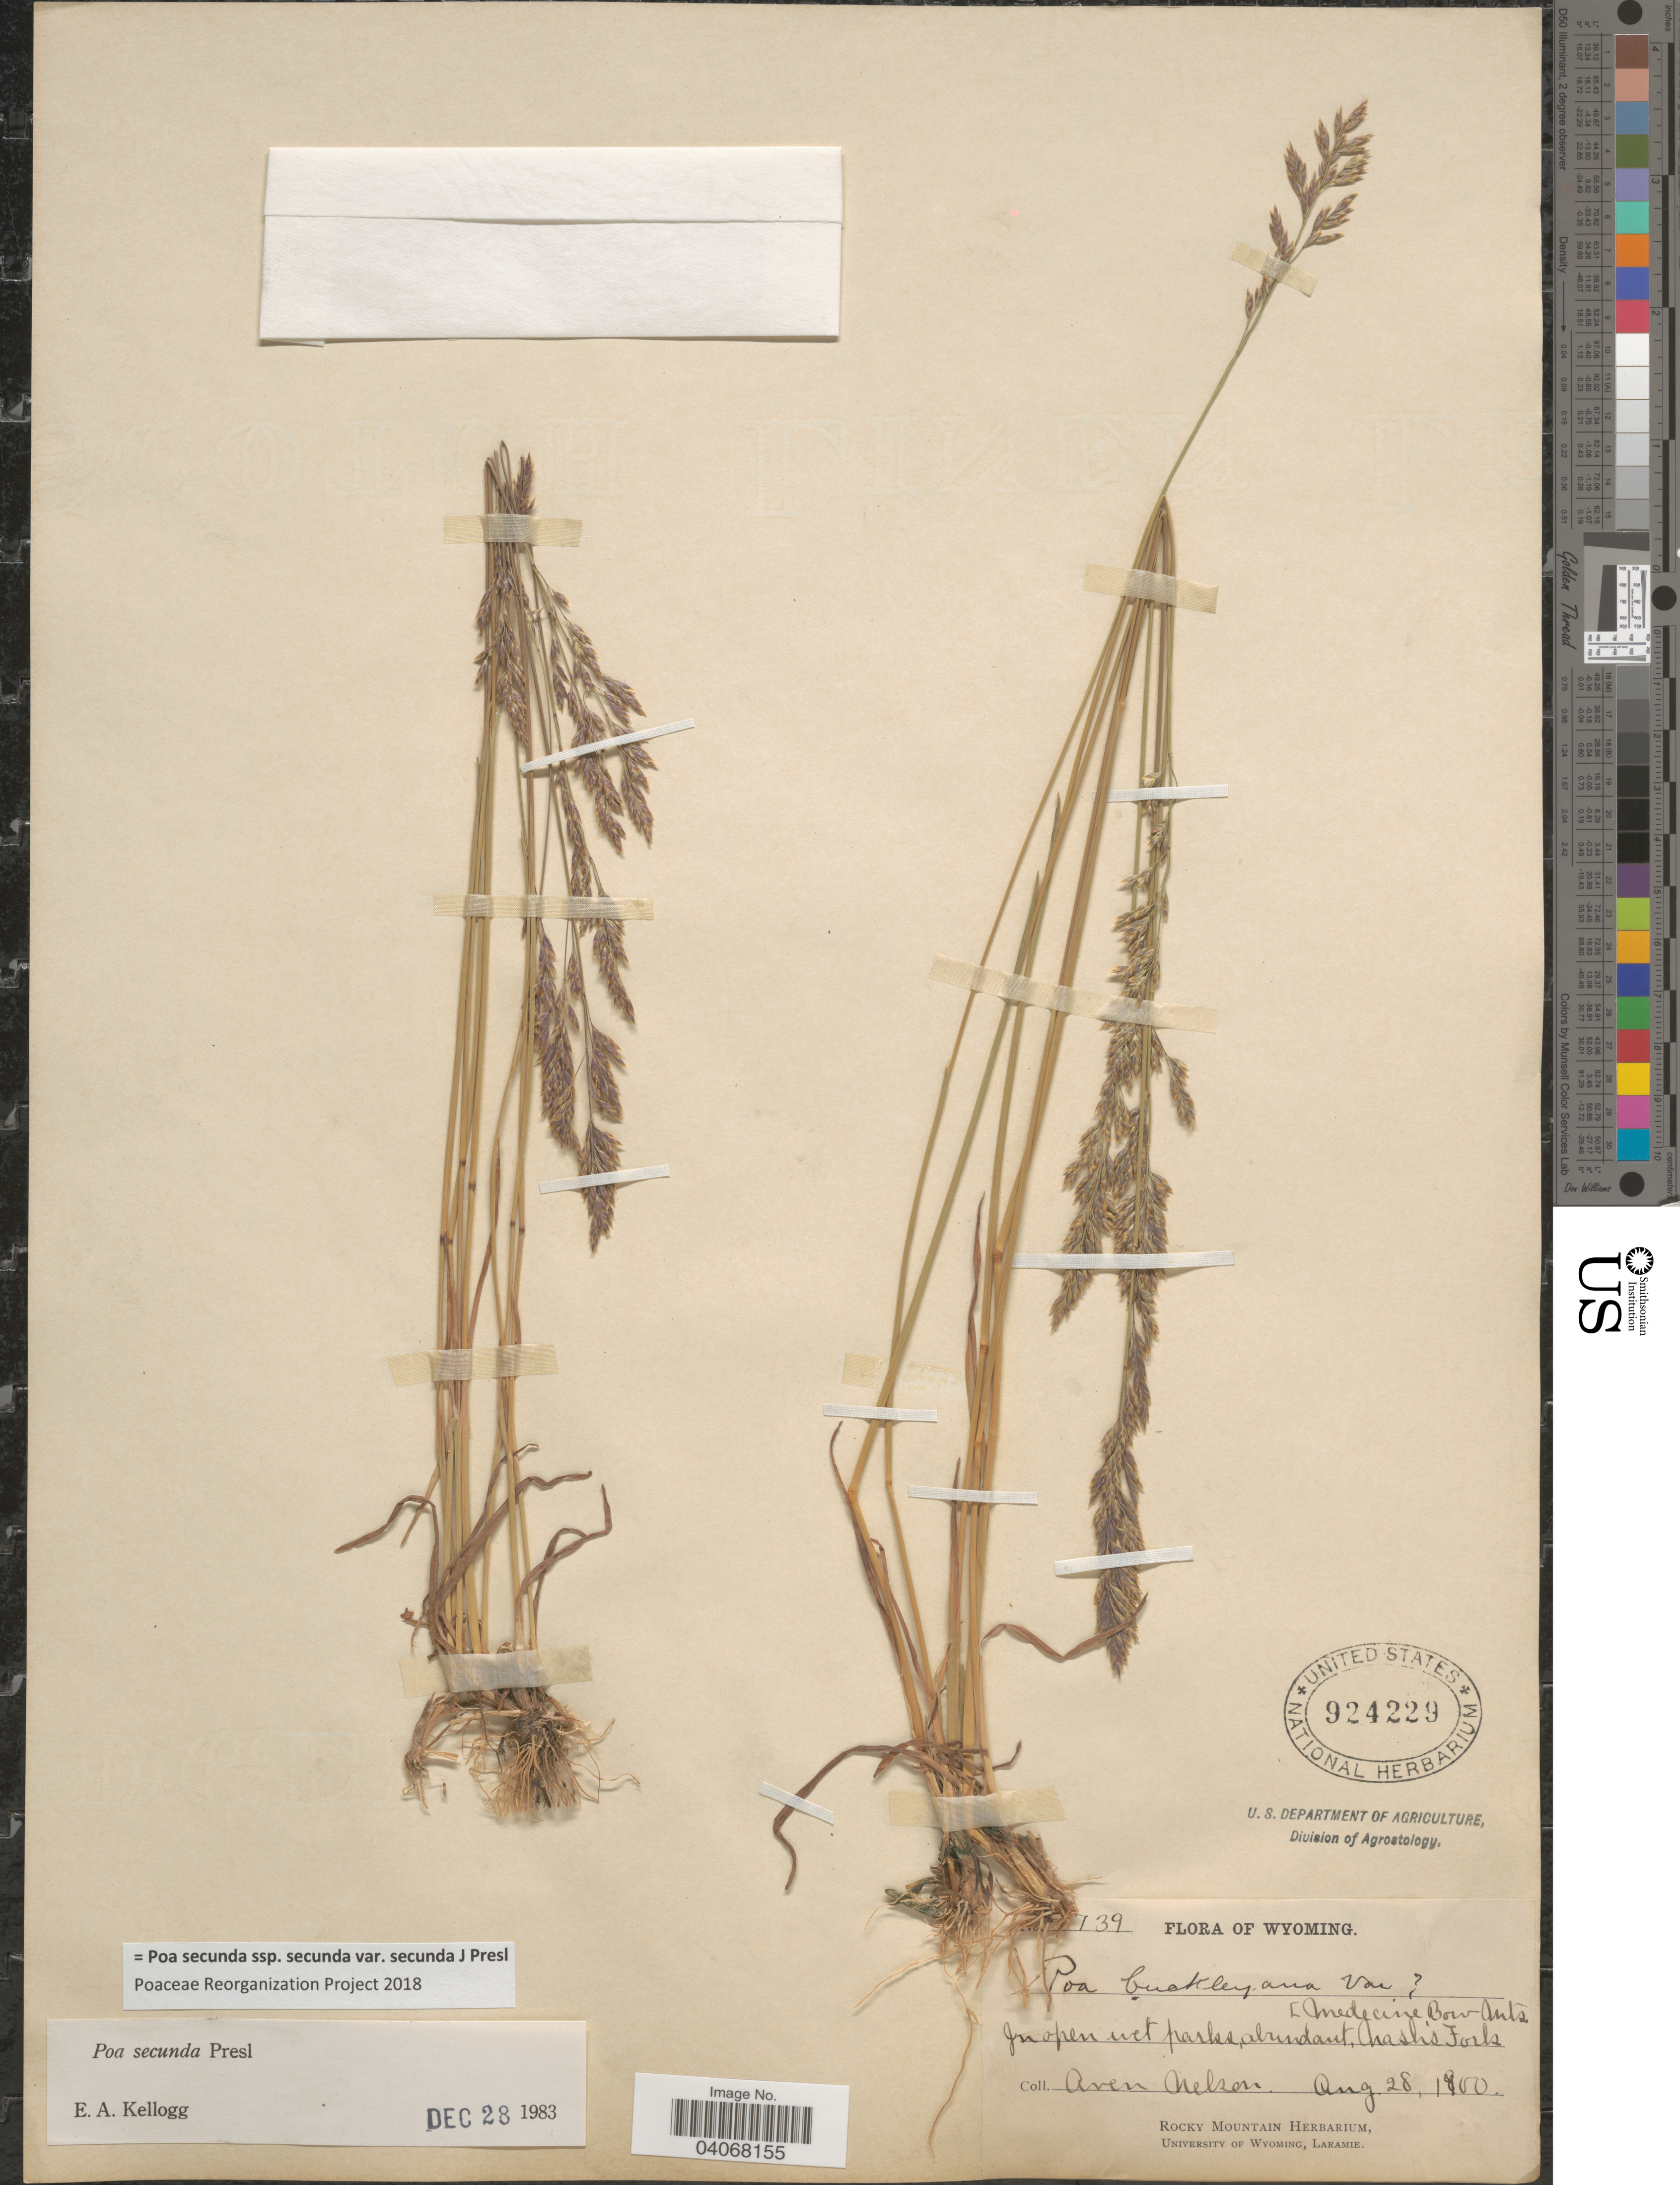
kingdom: Plantae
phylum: Tracheophyta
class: Liliopsida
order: Poales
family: Poaceae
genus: Poa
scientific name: Poa secunda subsp. secunda var. secunda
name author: J. Presl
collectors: A. Nelson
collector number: !739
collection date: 1900-08-28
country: United States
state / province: Wyoming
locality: [Medicine Bow Mts. In open wet parks, abundant, Nash's Fork.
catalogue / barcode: US 924229